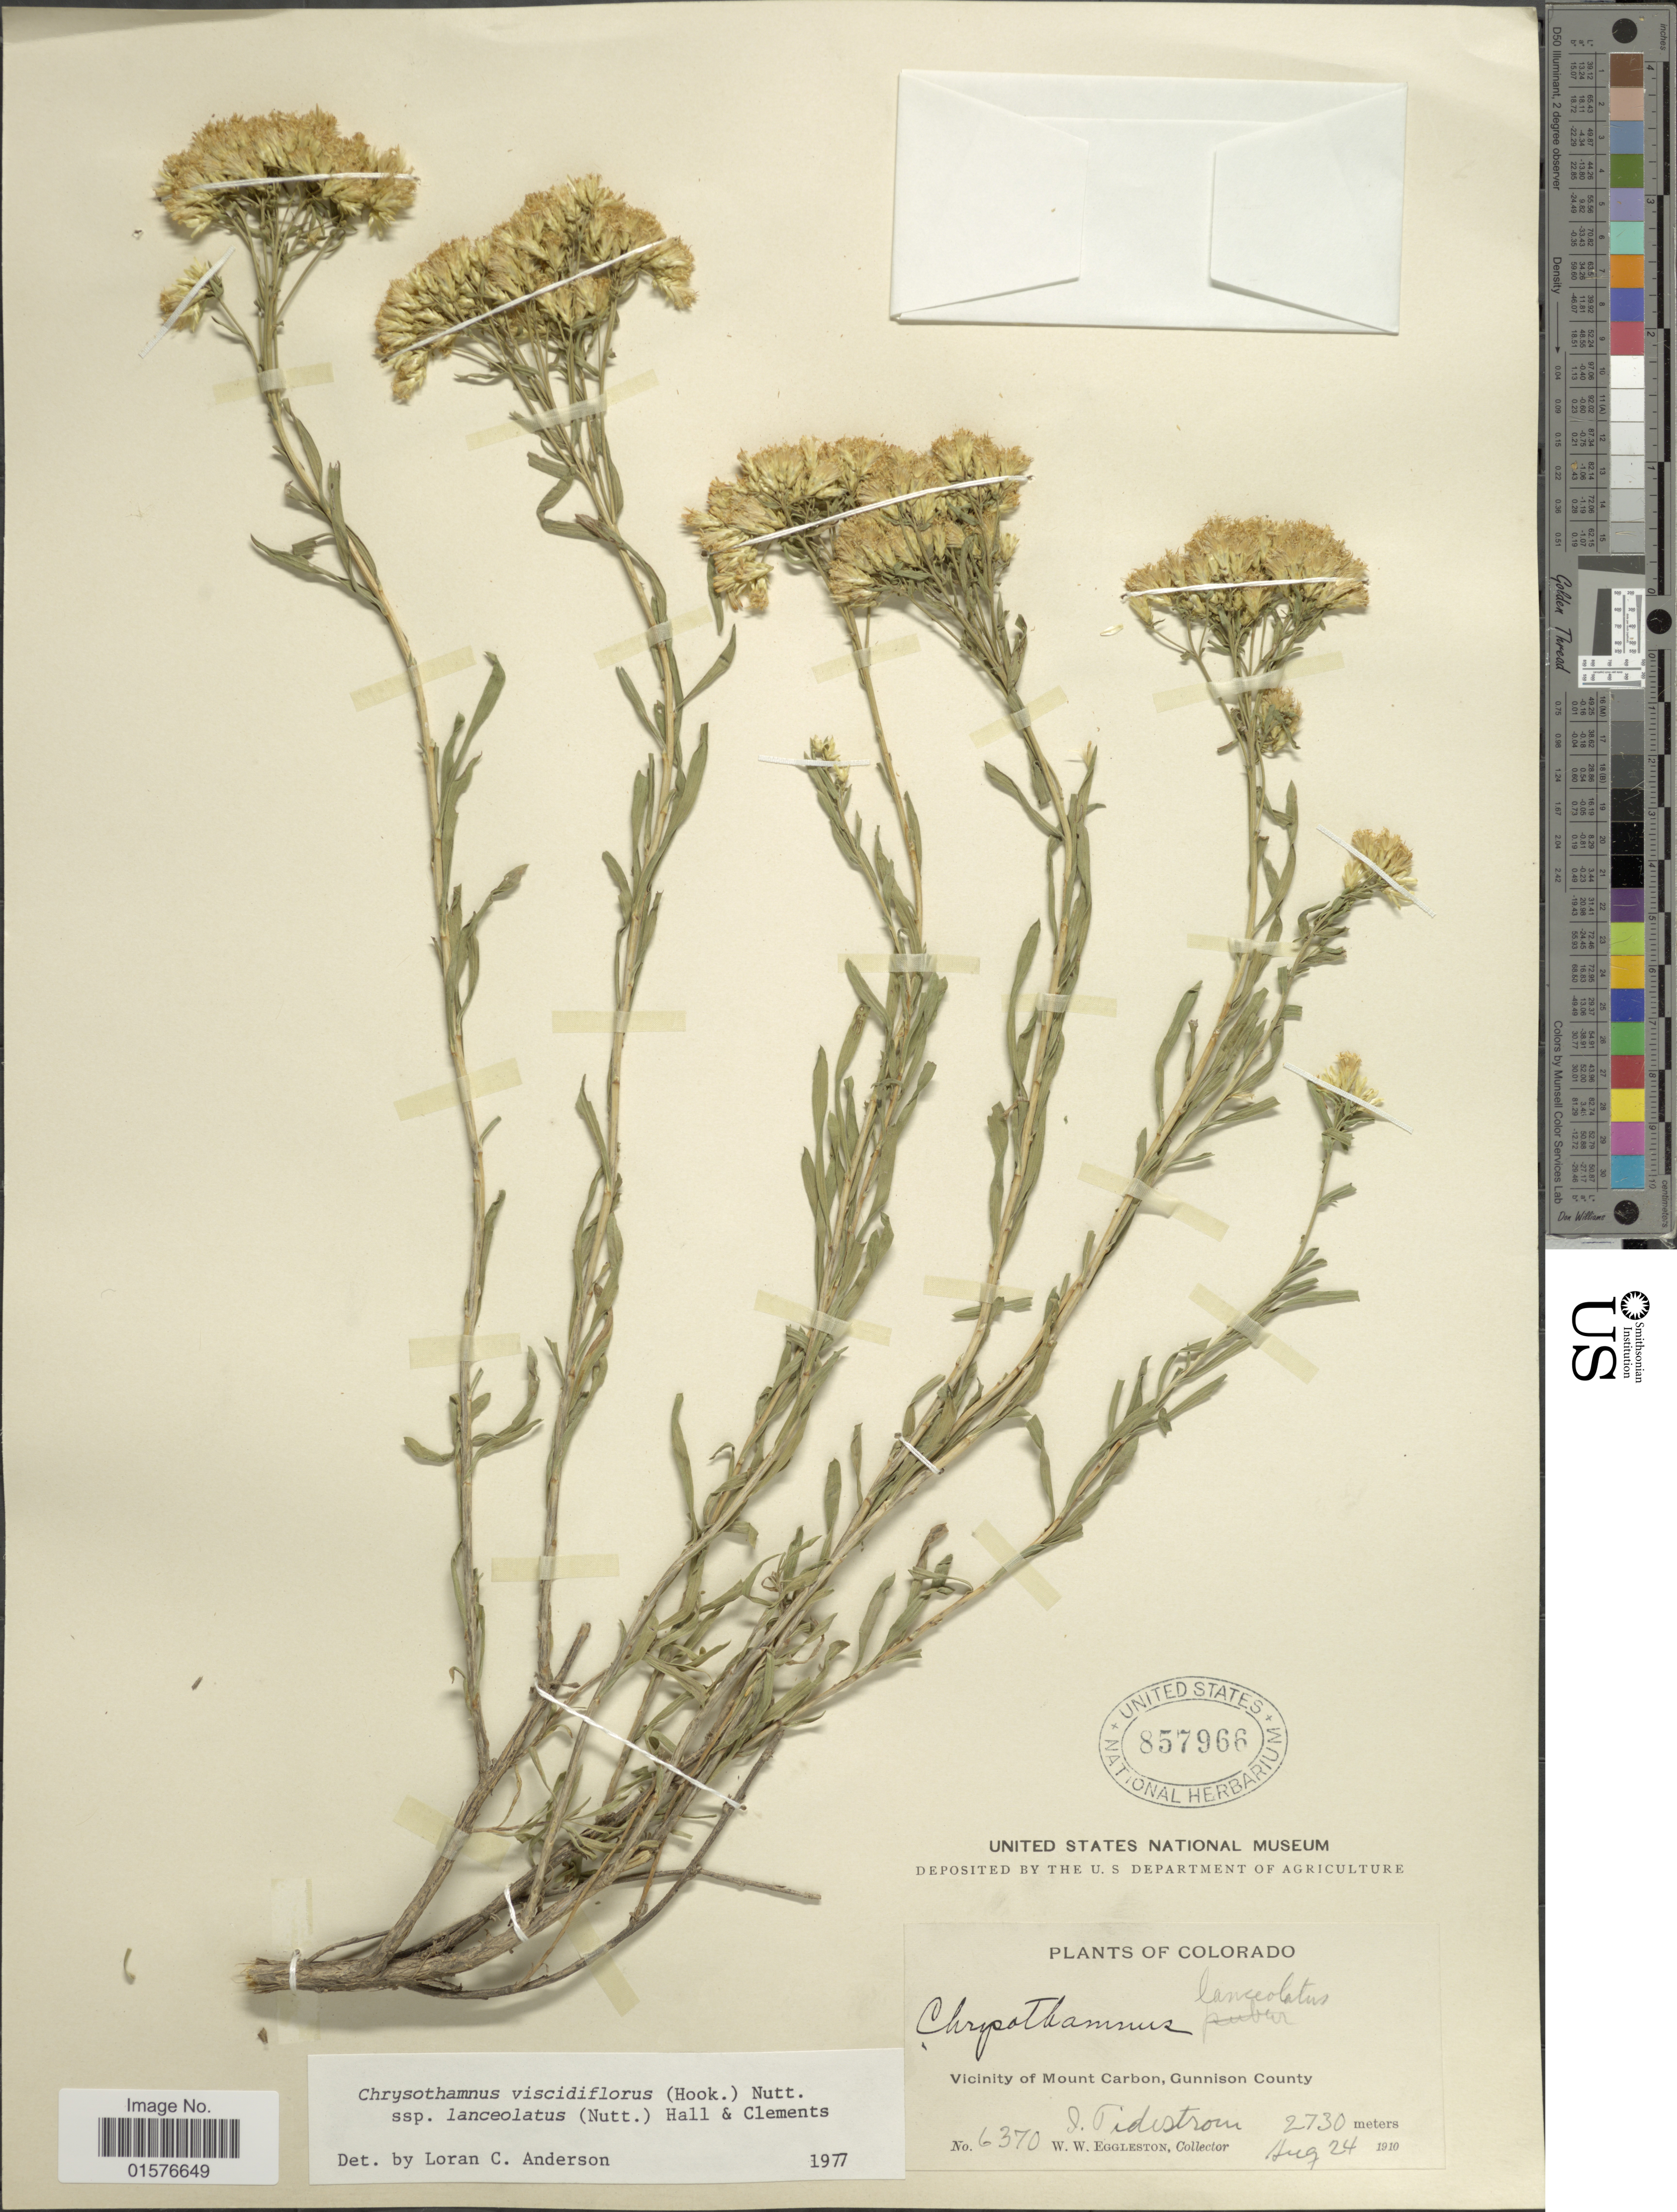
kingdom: Plantae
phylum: Tracheophyta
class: Magnoliopsida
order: Asterales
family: Asteraceae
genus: Chrysothamnus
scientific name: Chrysothamnus viscidiflorus subsp. lanceolatus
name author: (Nutt.) H.M. Hall & Clem.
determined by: Urbatsch, Lowell E., Curator (LSU), Louisiana State University (UNITED STATES)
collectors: I. F. Tidestrom & W. W. Eggleston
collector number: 6370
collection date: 1910-08-24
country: United States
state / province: Colorado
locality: Vicinity of Mount Carbon, Gunnison County.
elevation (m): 2730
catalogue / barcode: US 857966